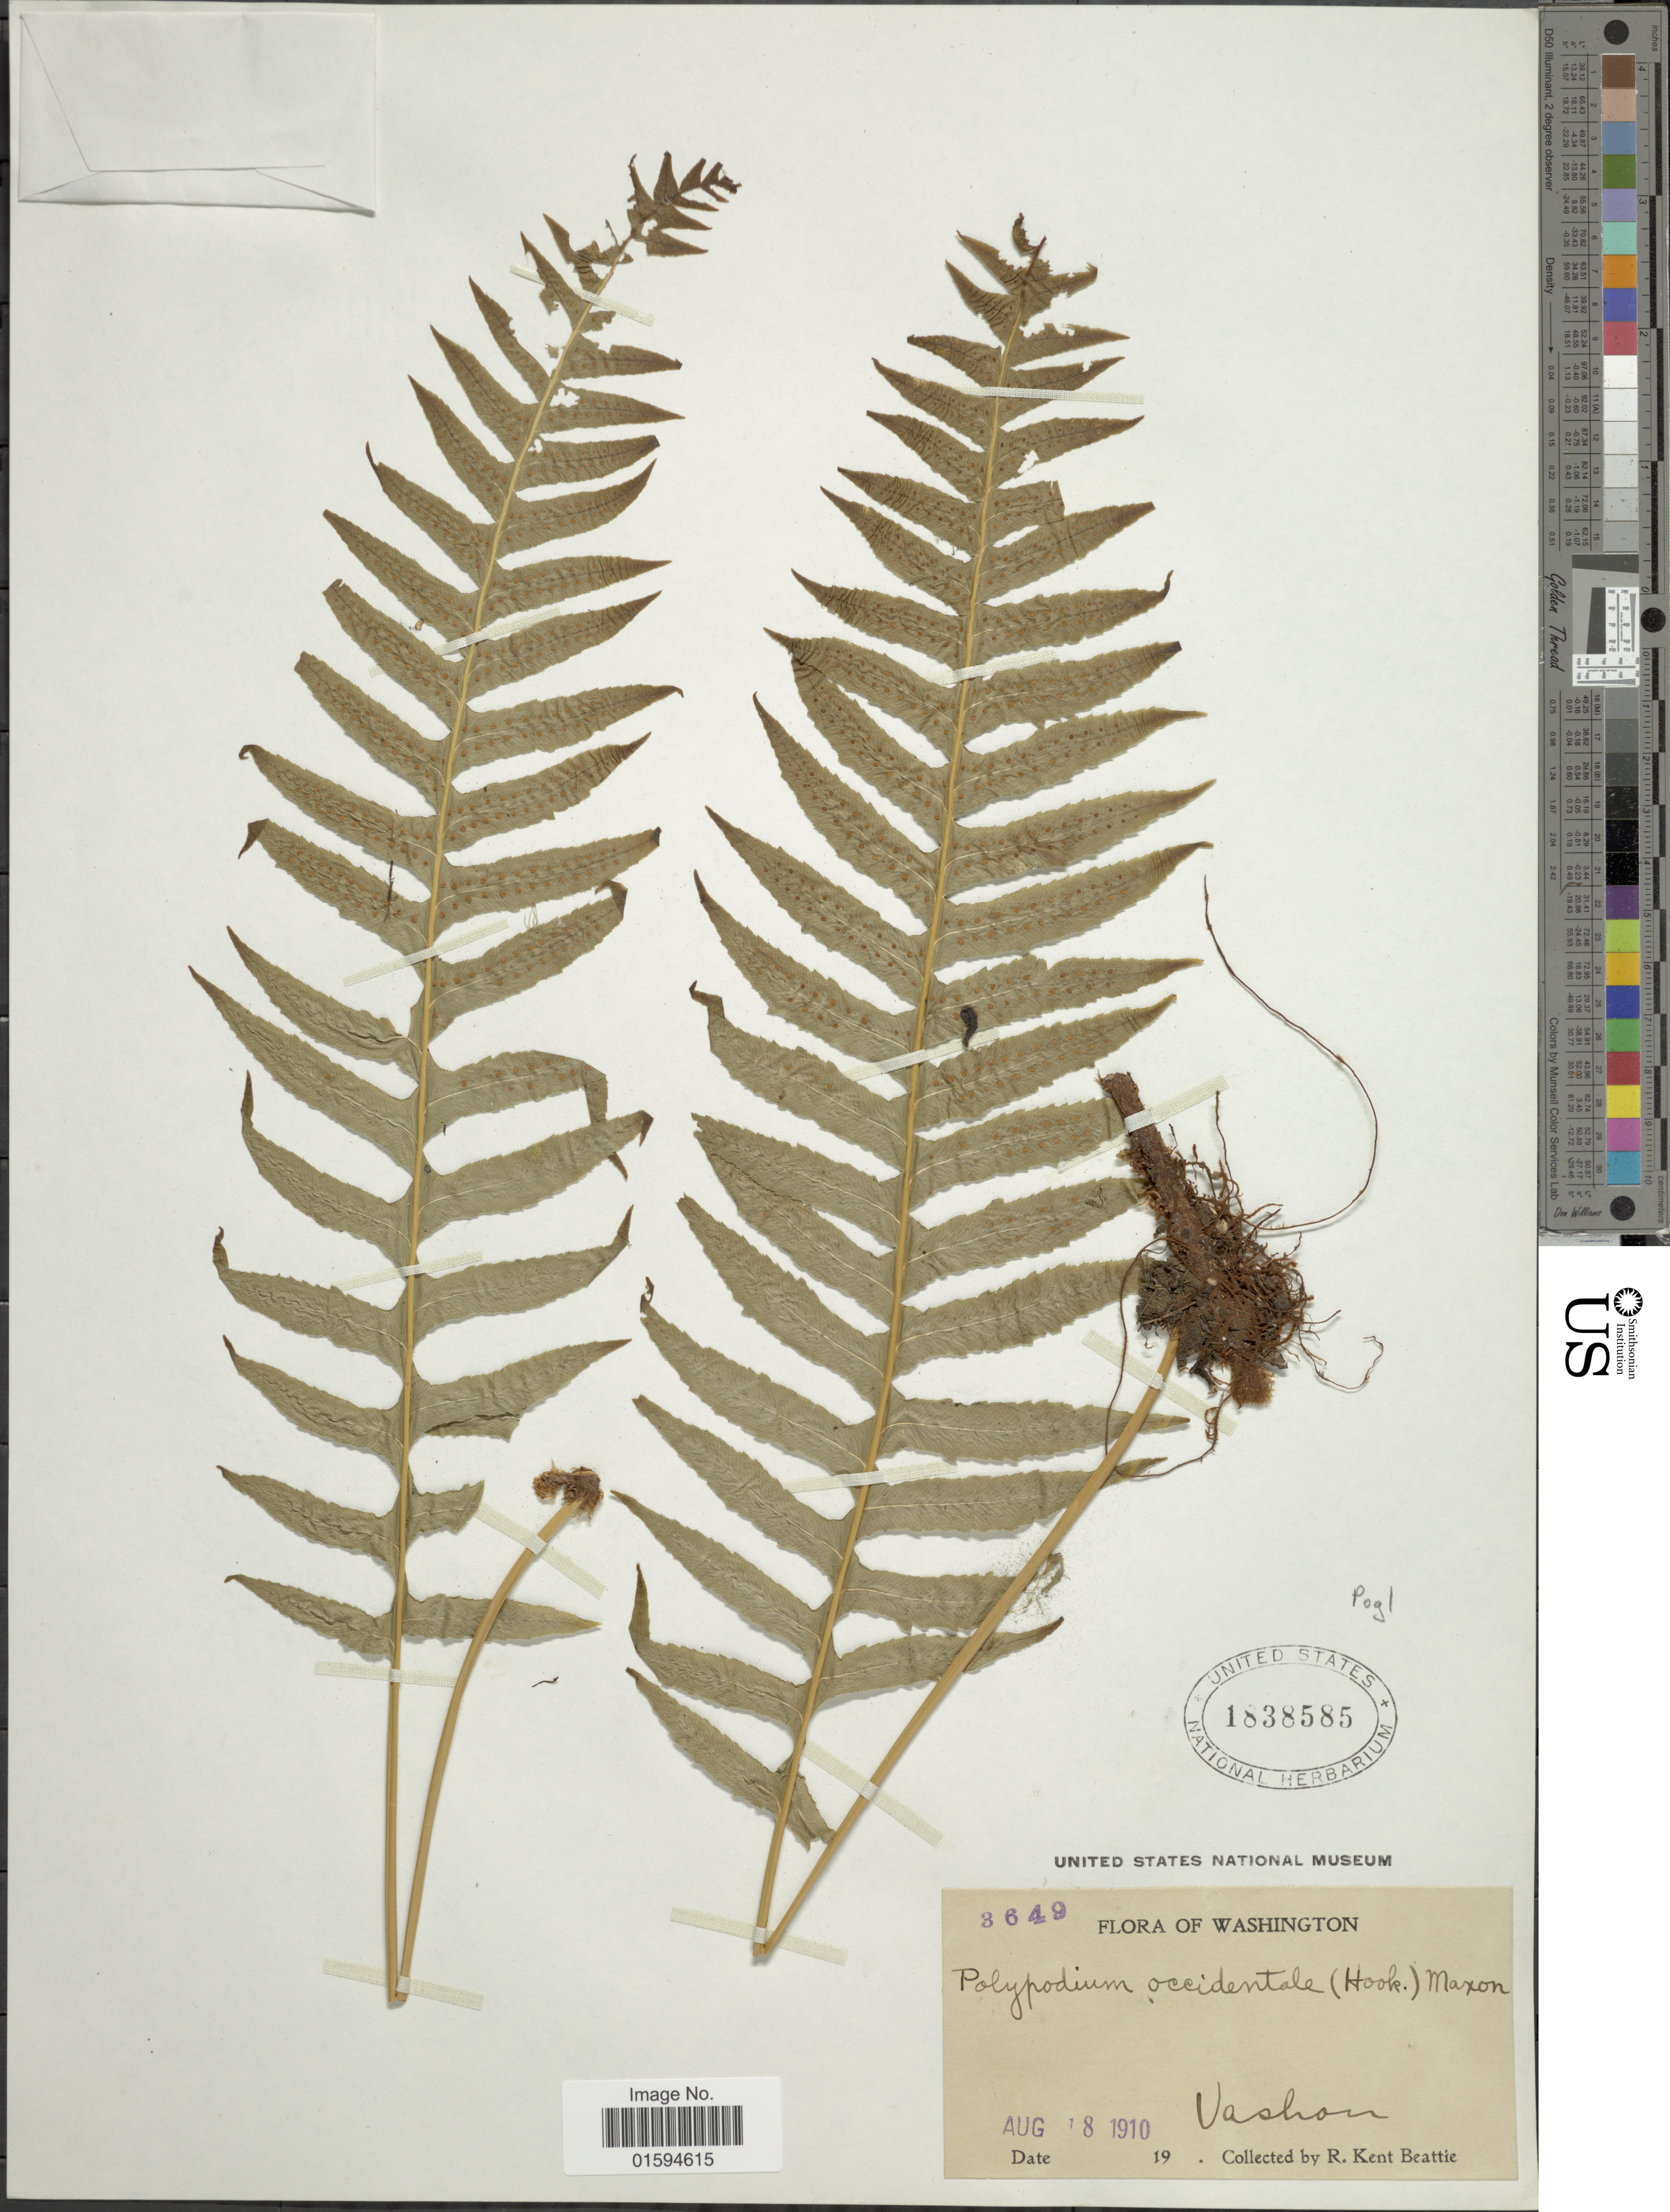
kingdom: Plantae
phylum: Tracheophyta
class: Polypodiopsida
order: Polypodiales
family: Polypodiaceae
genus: Polypodium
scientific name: Polypodium glycyrrhiza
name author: D.C. Eaton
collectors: R. K. Beattie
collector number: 3649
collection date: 1910-08-18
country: United States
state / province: Washington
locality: Vashon.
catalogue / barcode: US 1838585